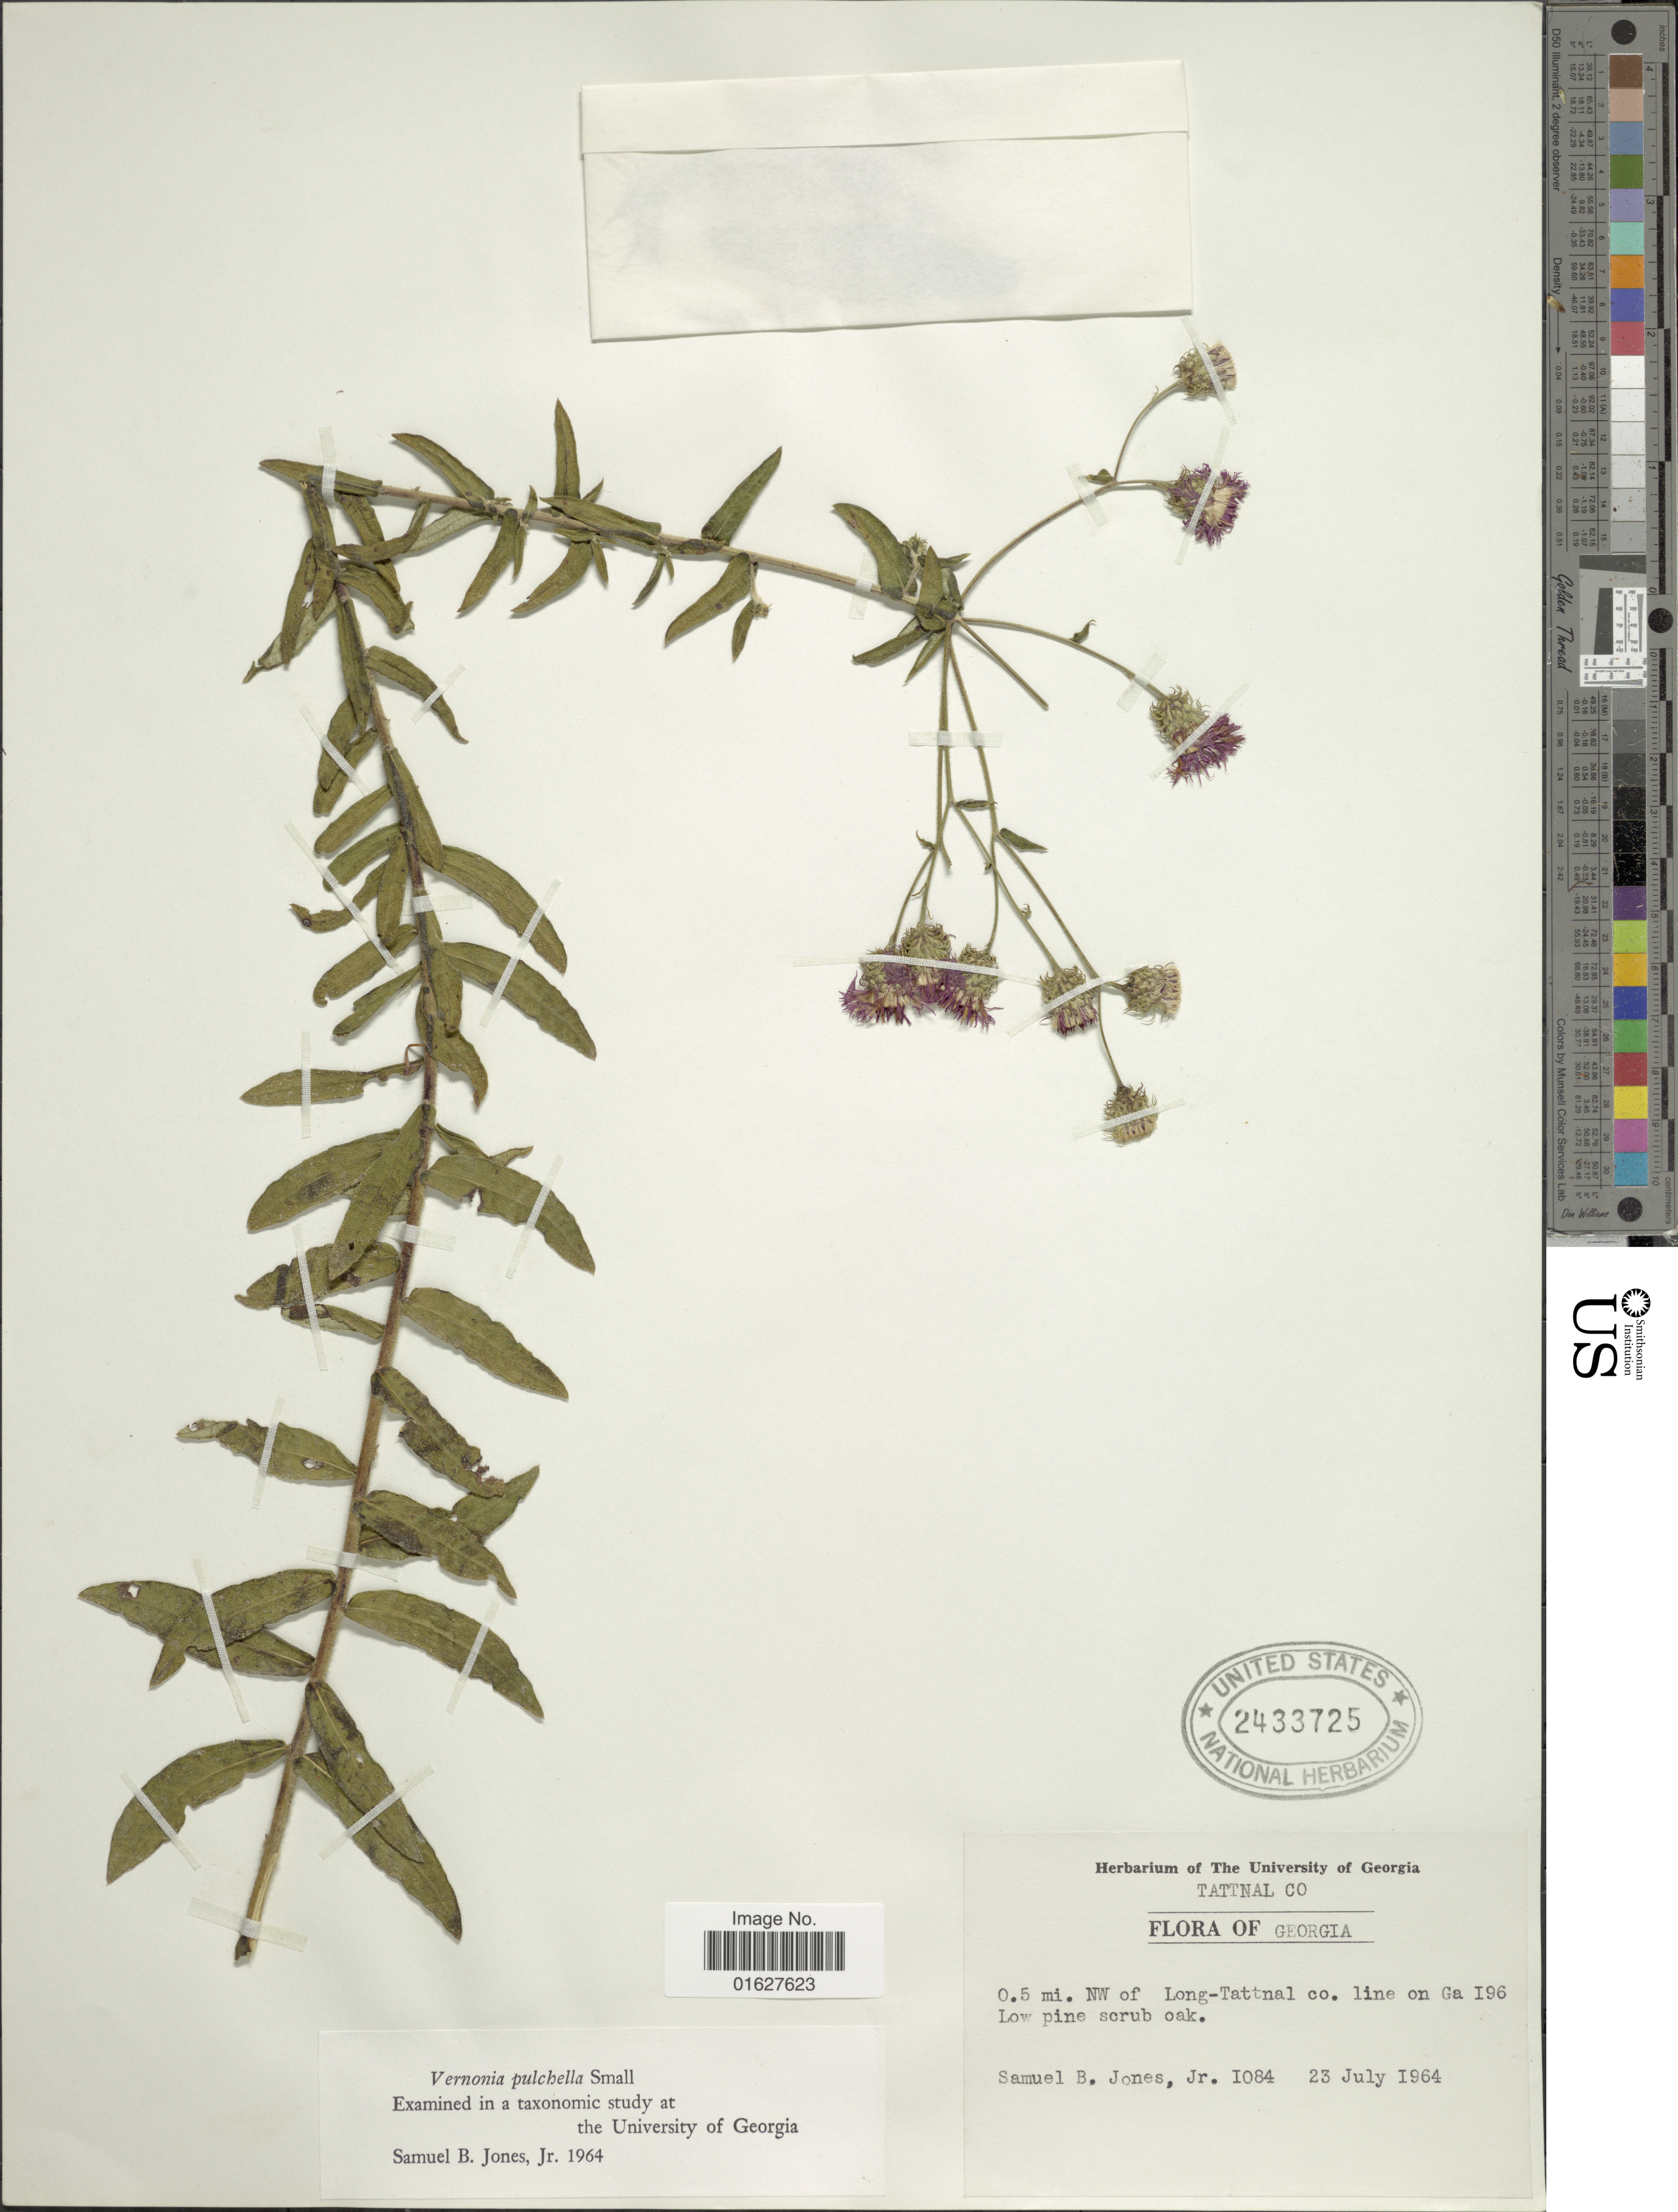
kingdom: Plantae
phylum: Tracheophyta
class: Magnoliopsida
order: Asterales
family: Asteraceae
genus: Vernonia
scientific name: Vernonia pulchella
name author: Small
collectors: S. B. Jones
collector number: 1084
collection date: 1964-07-23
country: United States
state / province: Georgia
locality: Tattnal Co. Georgia. 0.5 mi. NW of Long-Tattnal co. line on Ga 196.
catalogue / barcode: US 2433725